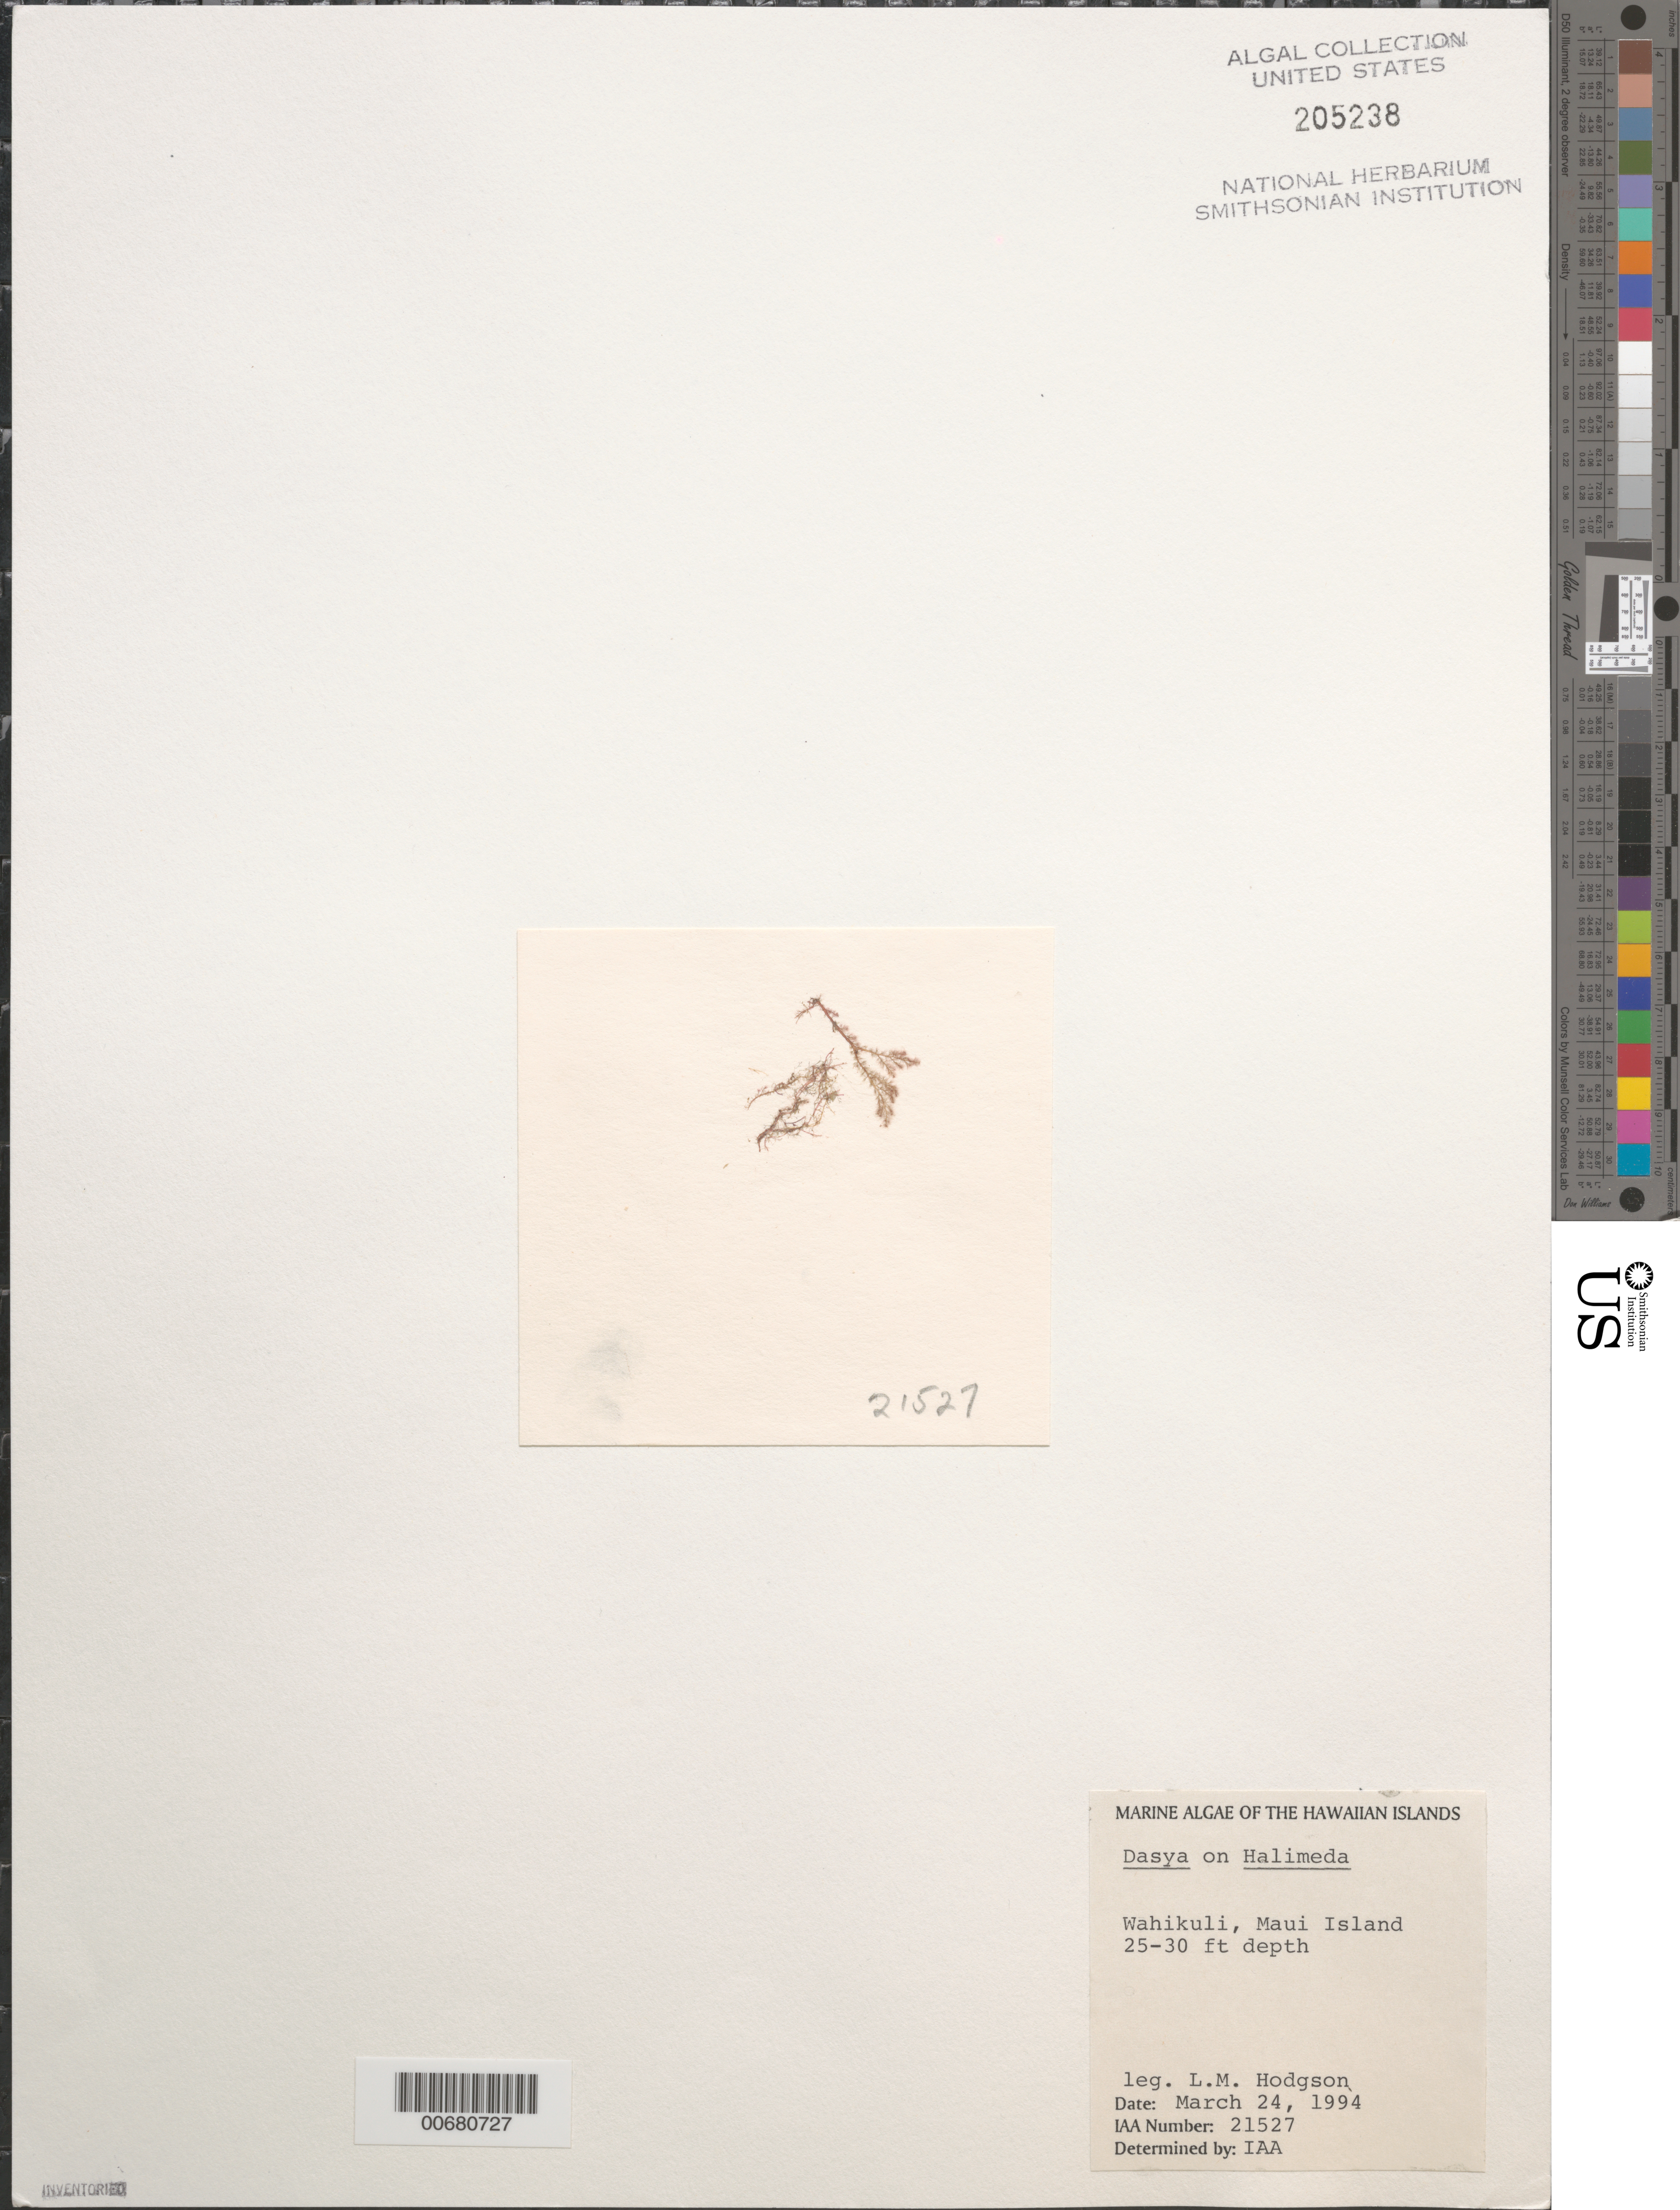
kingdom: Plantae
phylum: Rhodophyta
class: Florideophyceae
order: Ceramiales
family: Dasyaceae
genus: Dasya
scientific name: Dasya sp.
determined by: Abbott, Isabella A.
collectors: L. M. Hodgson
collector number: IAA 21527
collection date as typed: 24 Mar 1994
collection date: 1994-03-24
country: United States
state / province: Hawaii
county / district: Maui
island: Maui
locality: Wahikuli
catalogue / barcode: US 205238